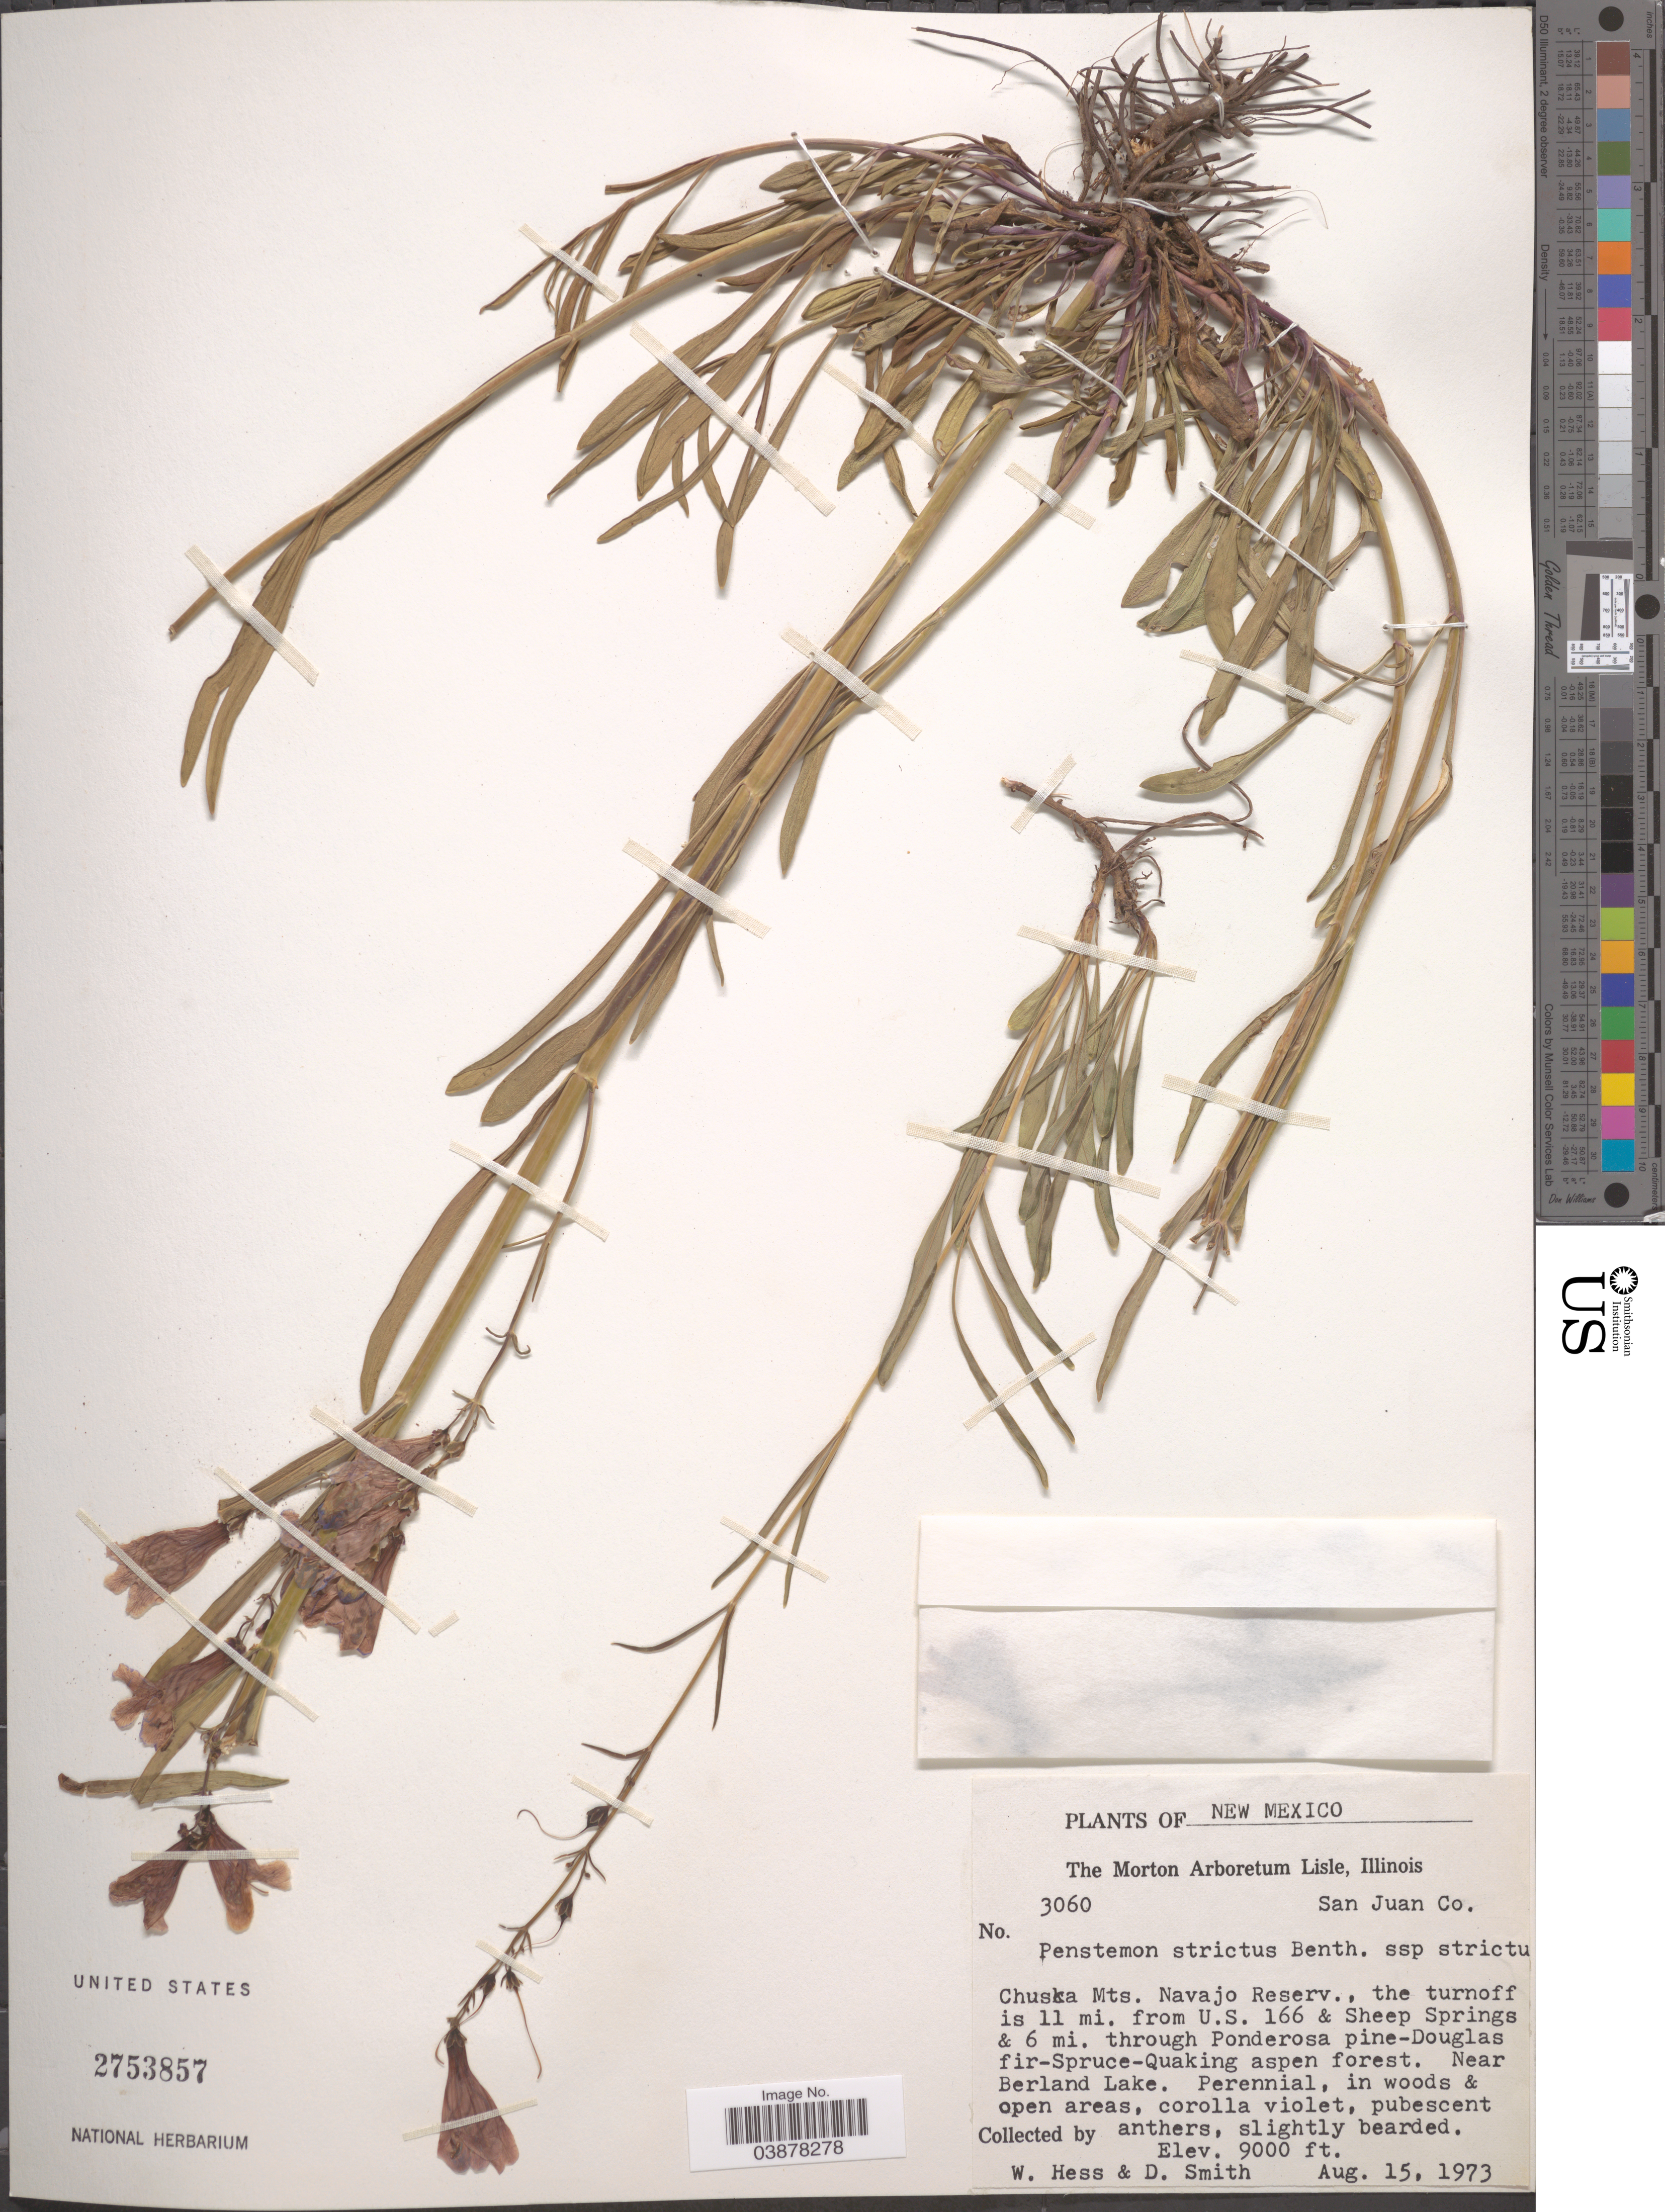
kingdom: Plantae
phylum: Tracheophyta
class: Magnoliopsida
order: Lamiales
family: Plantaginaceae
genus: Penstemon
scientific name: Penstemon strictus subsp. strictus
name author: Benth.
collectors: W. Hess & D. Smith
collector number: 3060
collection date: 1973-08-15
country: United States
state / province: New Mexico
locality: San Juan Co. Chuska Mts. Navajo Reserv., the turnoff is 11 mi. from U.S. 166 & Sheep Springs & 6 mi. through Ponderosa pine-Douglas fir-Spruce-Quaking aspen forest. Near Berland Lake.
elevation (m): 2743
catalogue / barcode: US 2753857